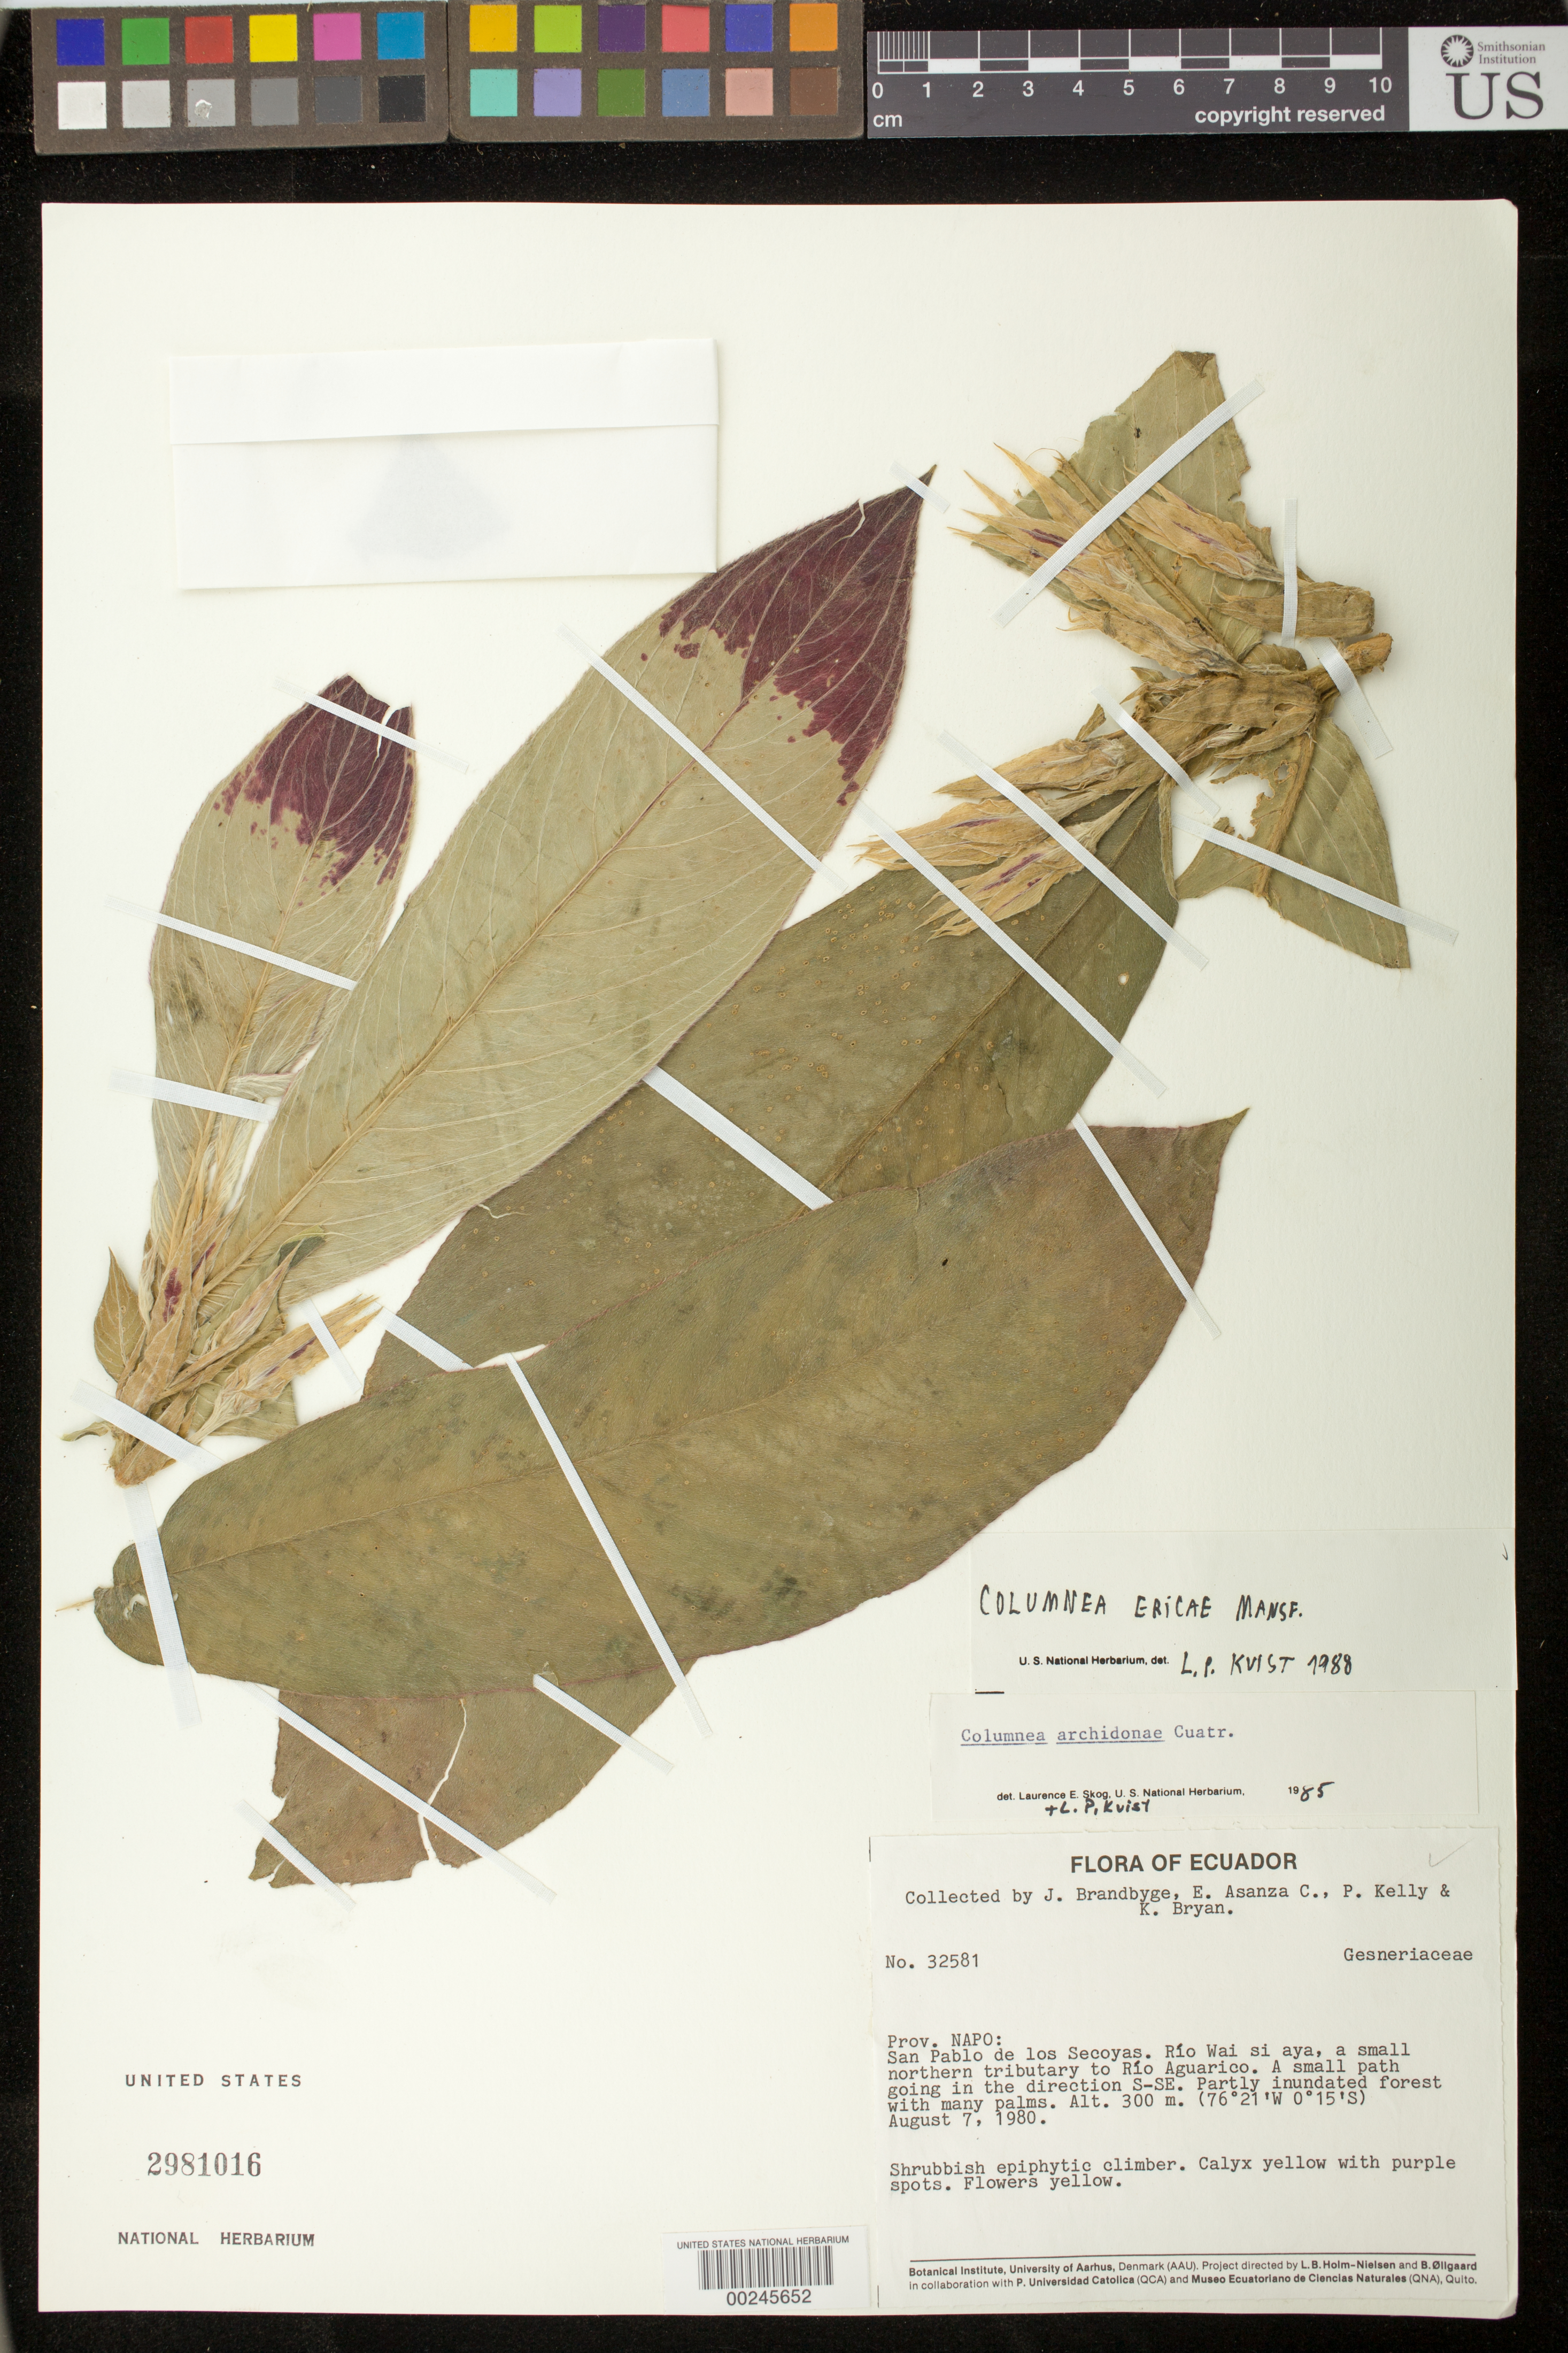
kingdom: Plantae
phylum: Tracheophyta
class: Magnoliopsida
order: Lamiales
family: Gesneriaceae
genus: Columnea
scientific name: Columnea ericae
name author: Mansf.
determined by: Skog, Laurence E.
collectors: J. Brandbyge, E. Asanza C., P. Kelly & K. Bryan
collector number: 32581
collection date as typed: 07 Aug 1980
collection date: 1980-08-07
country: Ecuador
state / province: Sucumbíos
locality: Napo.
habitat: Partly inundated forest with many palms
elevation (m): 300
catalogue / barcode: US 2981016